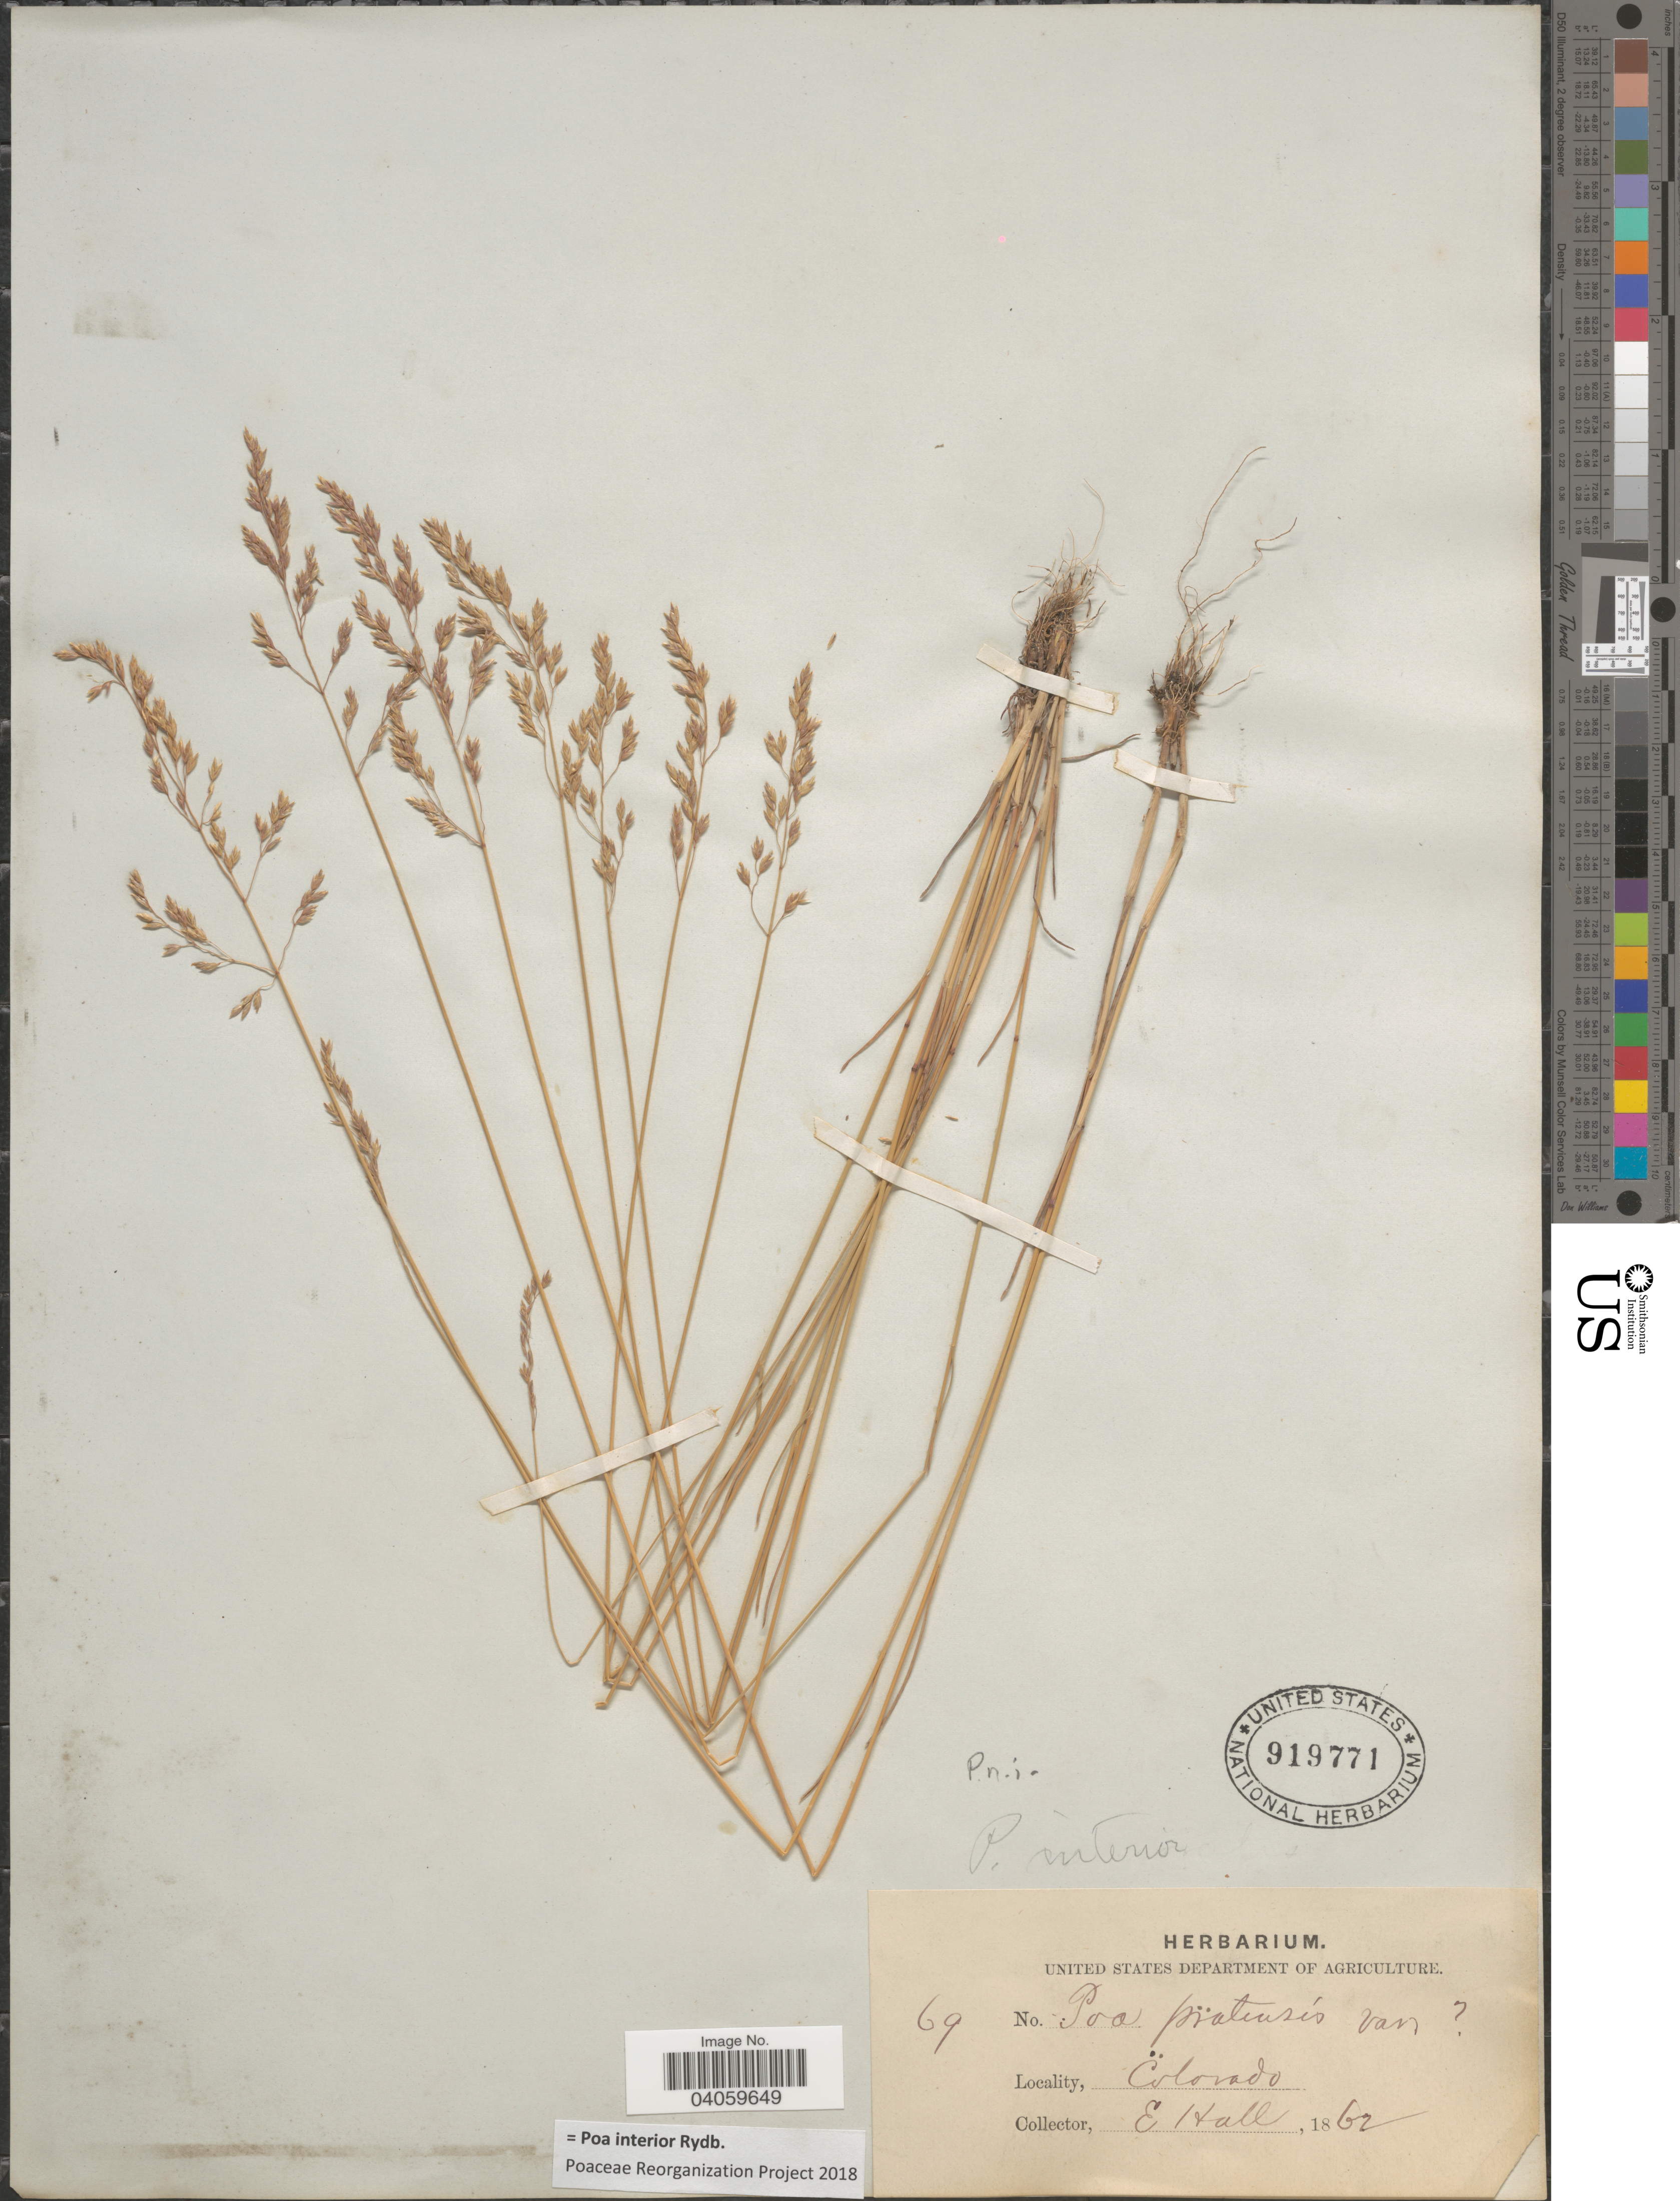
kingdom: Plantae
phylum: Tracheophyta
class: Liliopsida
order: Poales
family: Poaceae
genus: Poa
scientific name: Poa interior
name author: Rydb.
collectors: E. Hall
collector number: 69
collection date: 1862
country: United States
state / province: Colorado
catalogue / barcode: US 919771